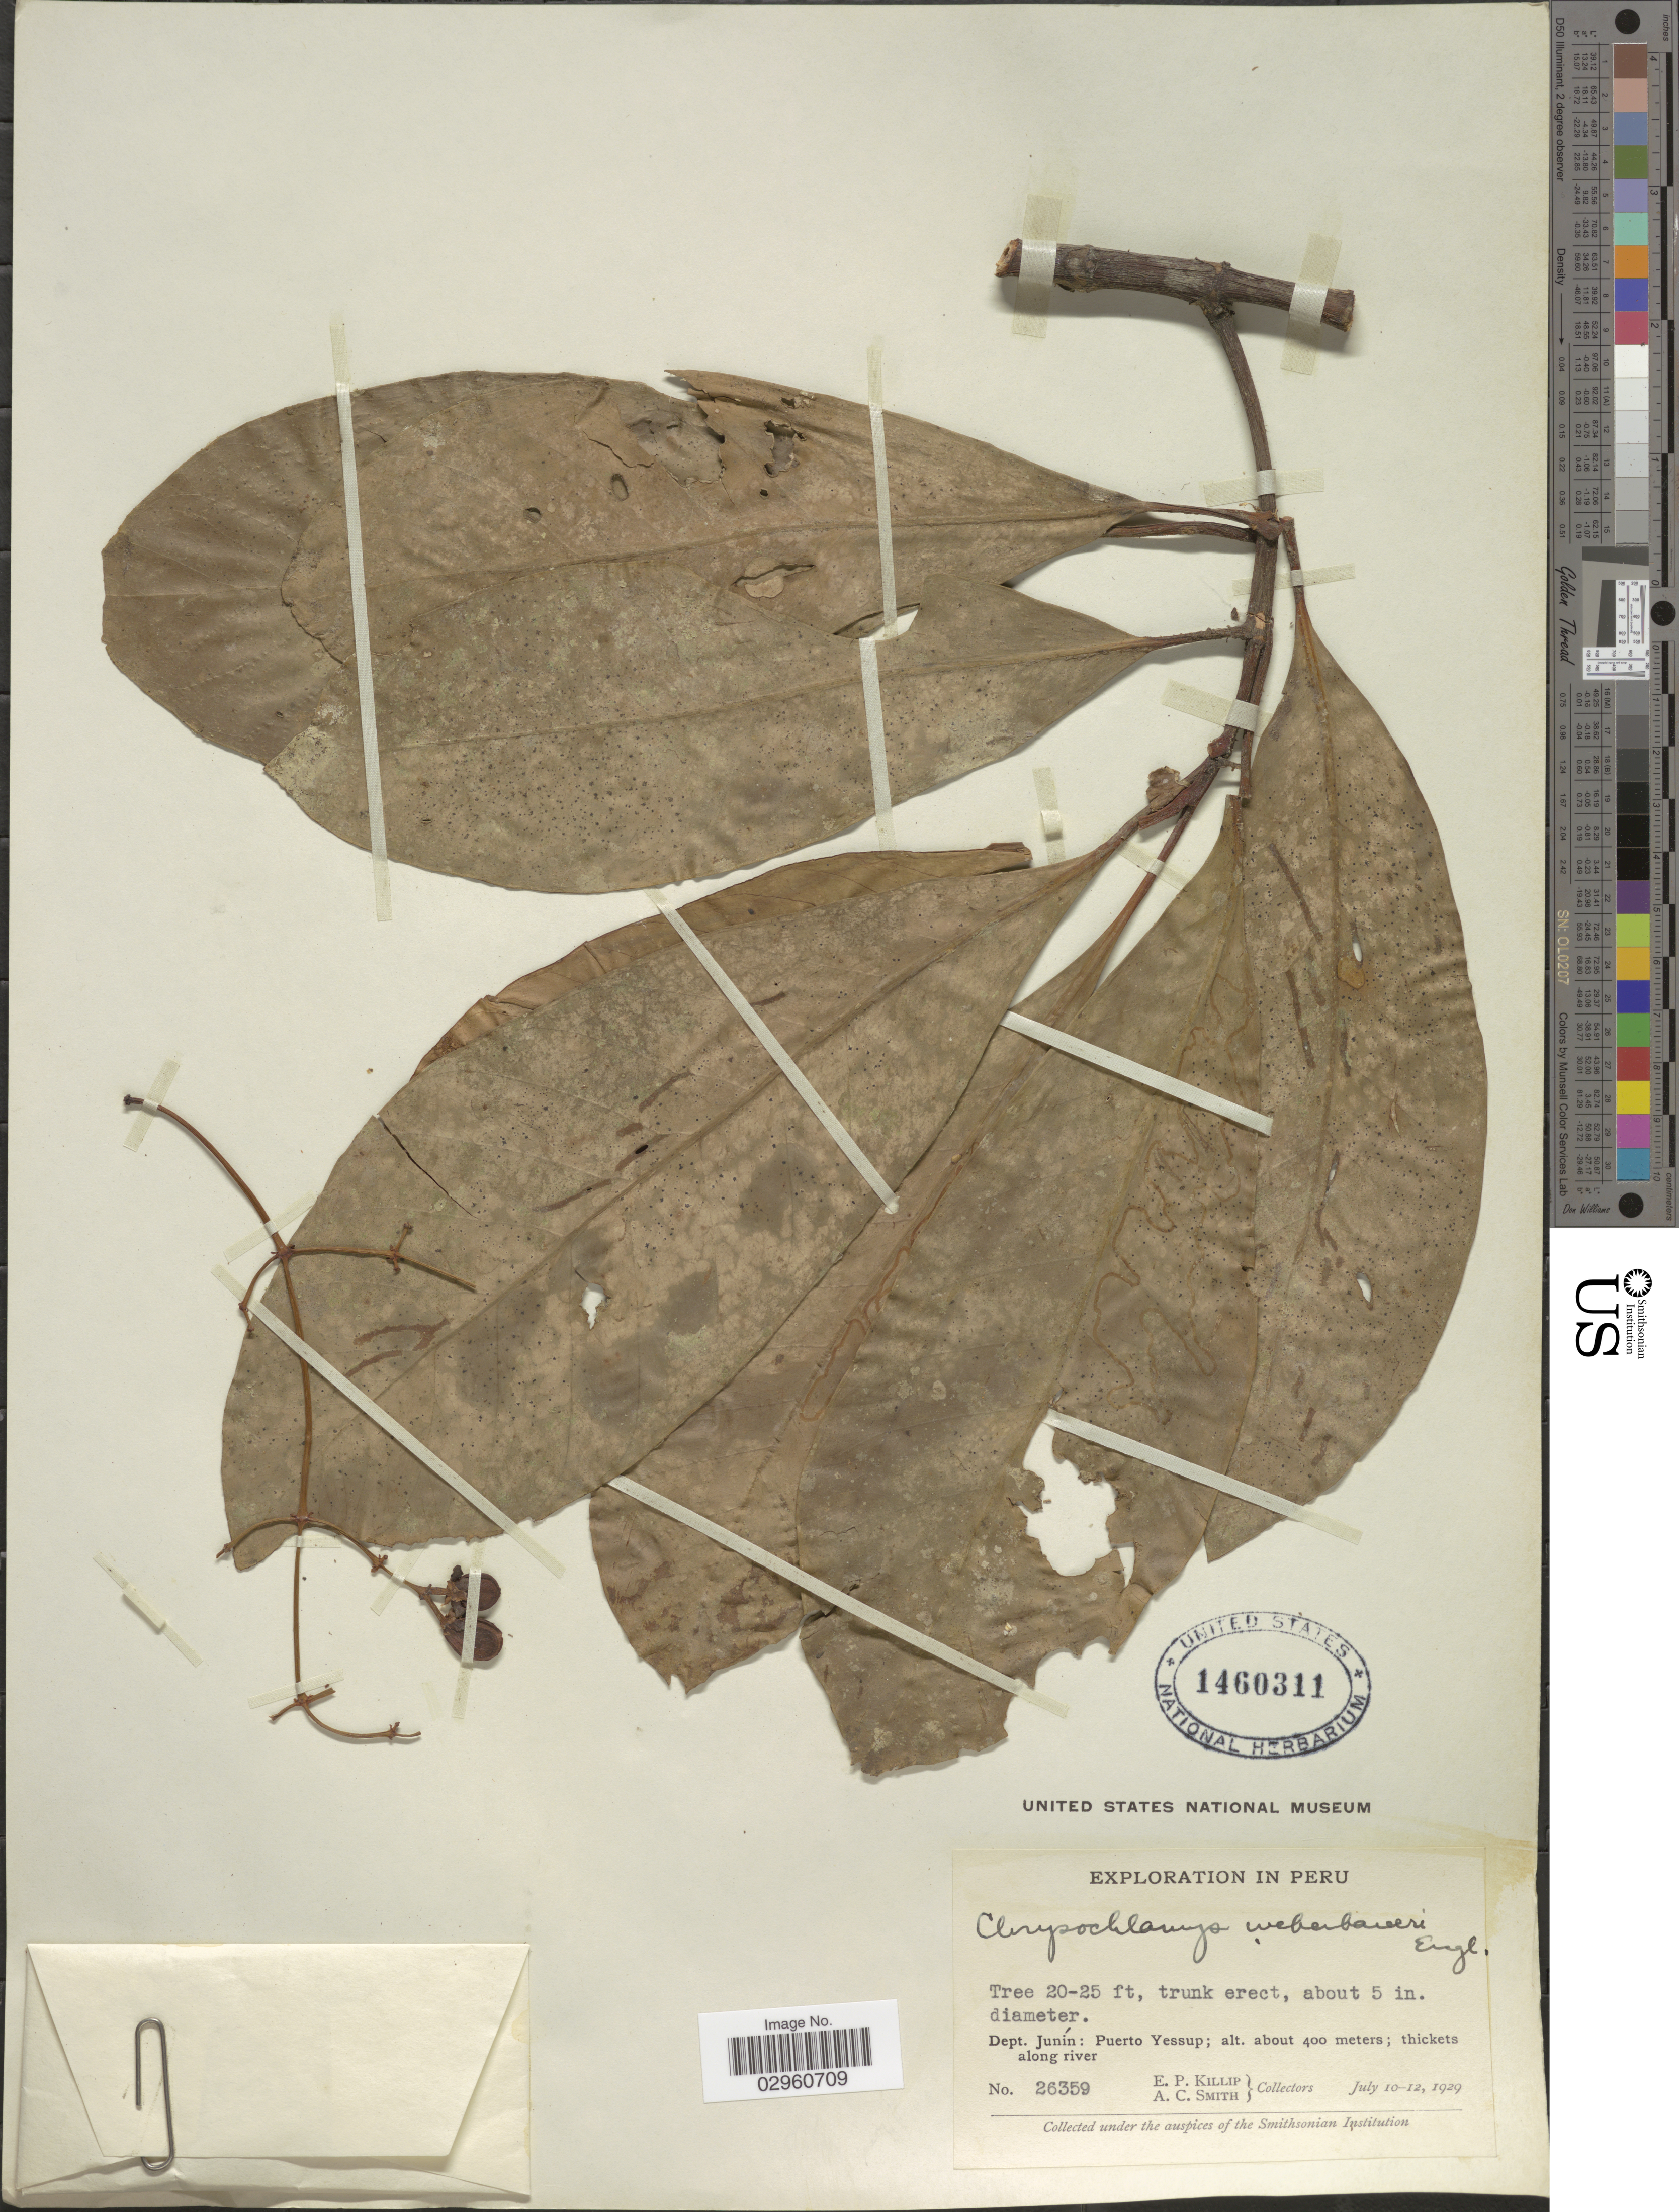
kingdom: Plantae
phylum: Tracheophyta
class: Magnoliopsida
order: Malpighiales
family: Clusiaceae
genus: Chrysochlamys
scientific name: Chrysochlamys weberbaueri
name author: Engl.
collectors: E. P. Killip & A. C. Smith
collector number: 26359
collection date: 1929-07-10/1929-07-12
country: Peru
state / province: Junín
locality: Dept. Junín: Puerto Yessup.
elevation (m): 400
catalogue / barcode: US 1460311